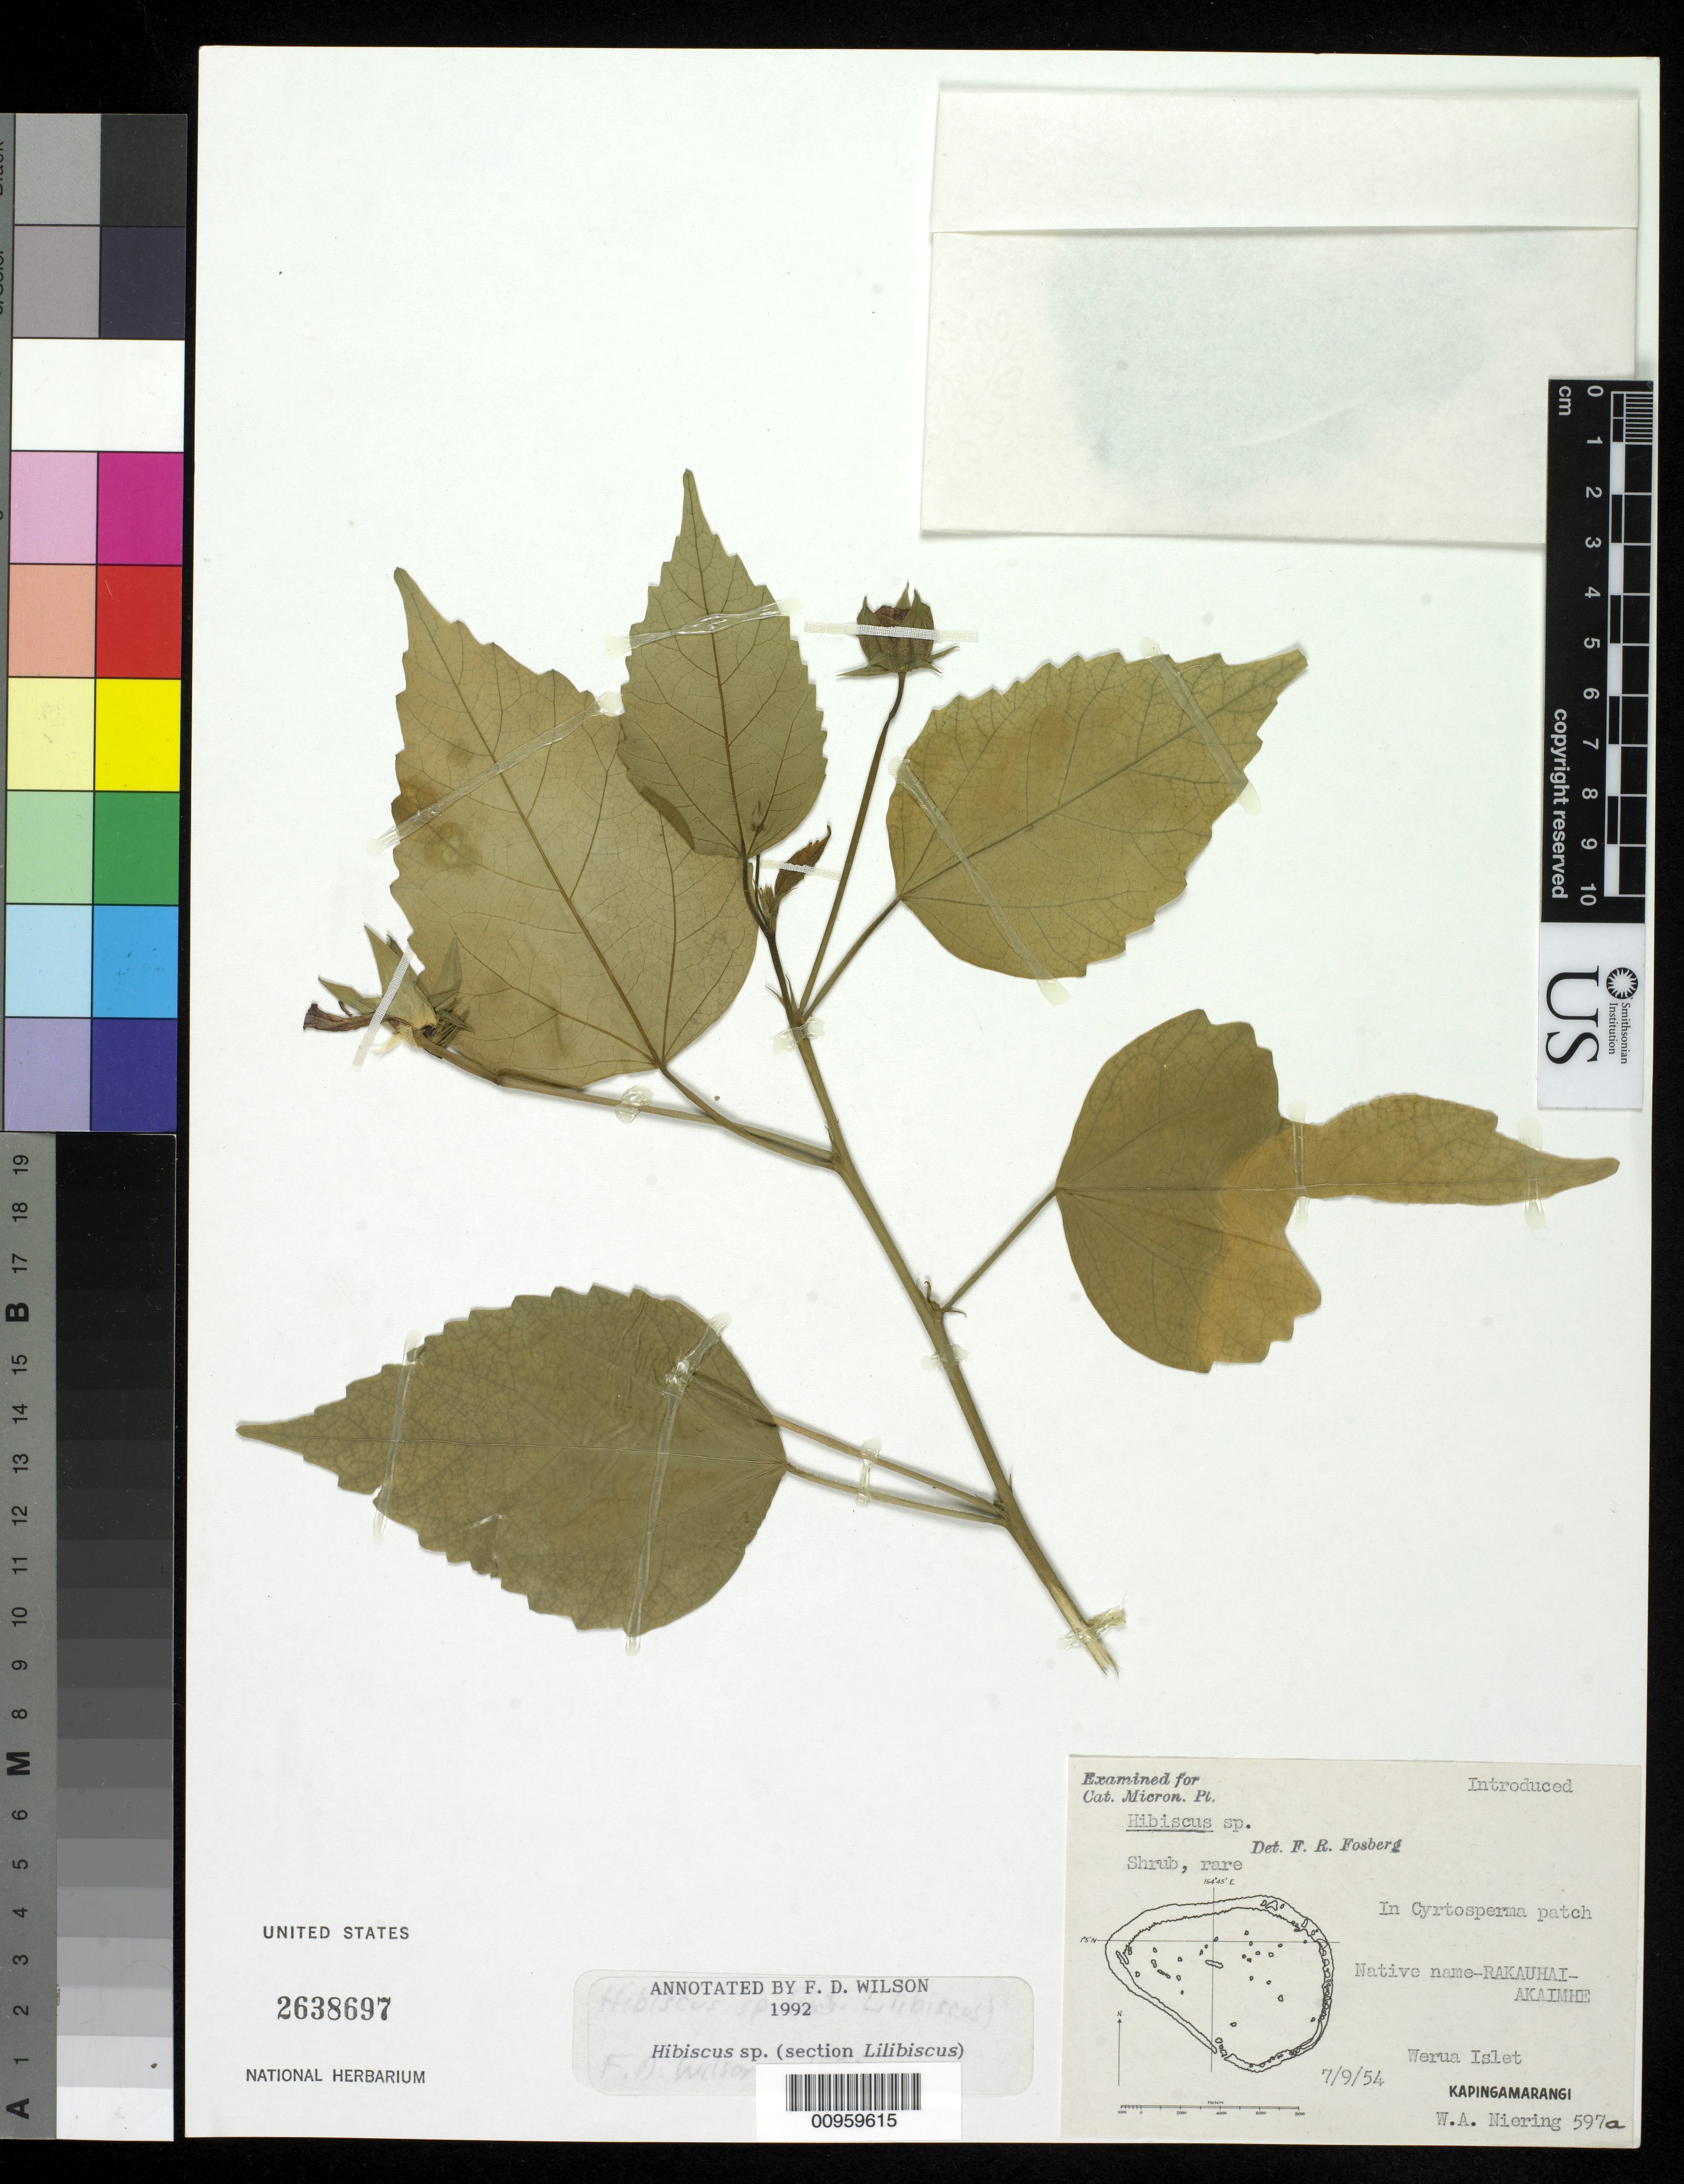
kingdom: Plantae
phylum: Tracheophyta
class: Magnoliopsida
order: Malvales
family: Malvaceae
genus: Hibiscus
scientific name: Hibiscus sp.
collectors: W. Niering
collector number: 597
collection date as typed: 09 Jul 1954 or 07 Sep 1954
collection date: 1954-07-09 or 1954-09-07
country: Micronesia, Federated States of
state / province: Pohnpei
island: Kapingamarangi Atoll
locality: Werua Islet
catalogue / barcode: US 2638697